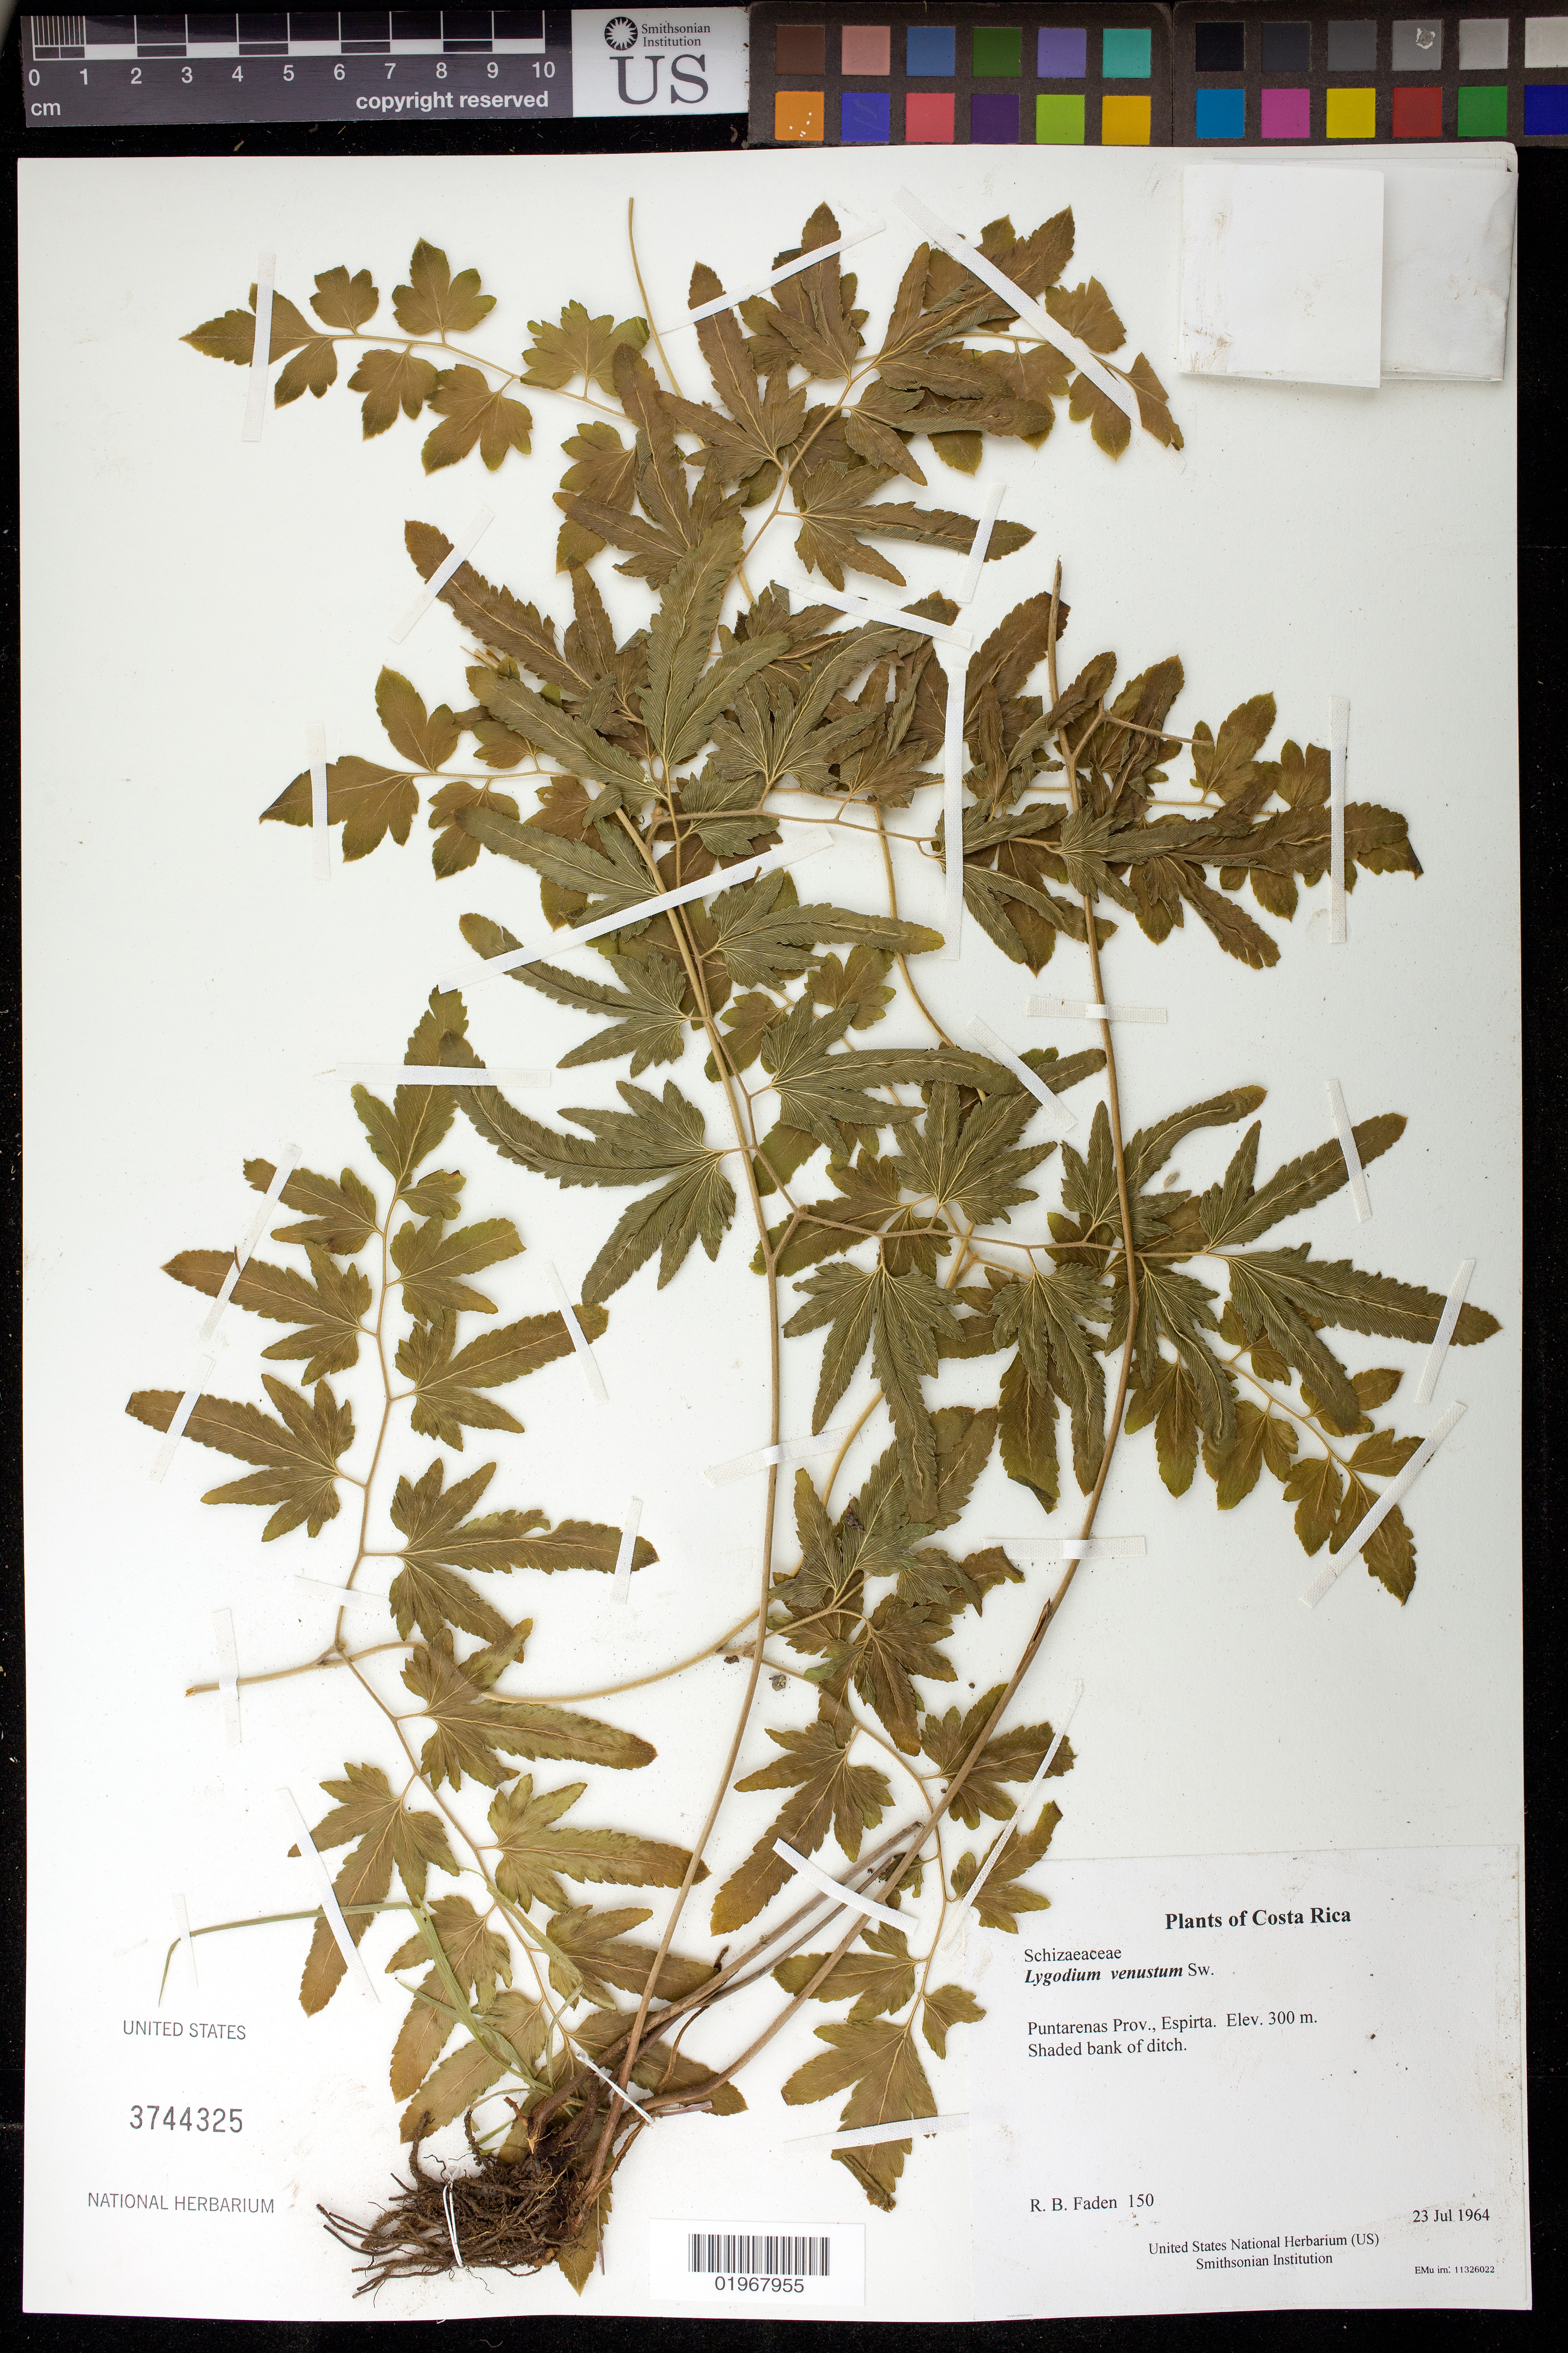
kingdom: Plantae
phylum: Tracheophyta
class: Polypodiopsida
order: Schizaeales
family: Lygodiaceae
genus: Lygodium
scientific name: Lygodium venustum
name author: Sw.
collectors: R. B. Faden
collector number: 150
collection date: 1964-07-23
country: Costa Rica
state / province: Puntarenas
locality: Espirta.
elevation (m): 300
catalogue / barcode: US 3744325